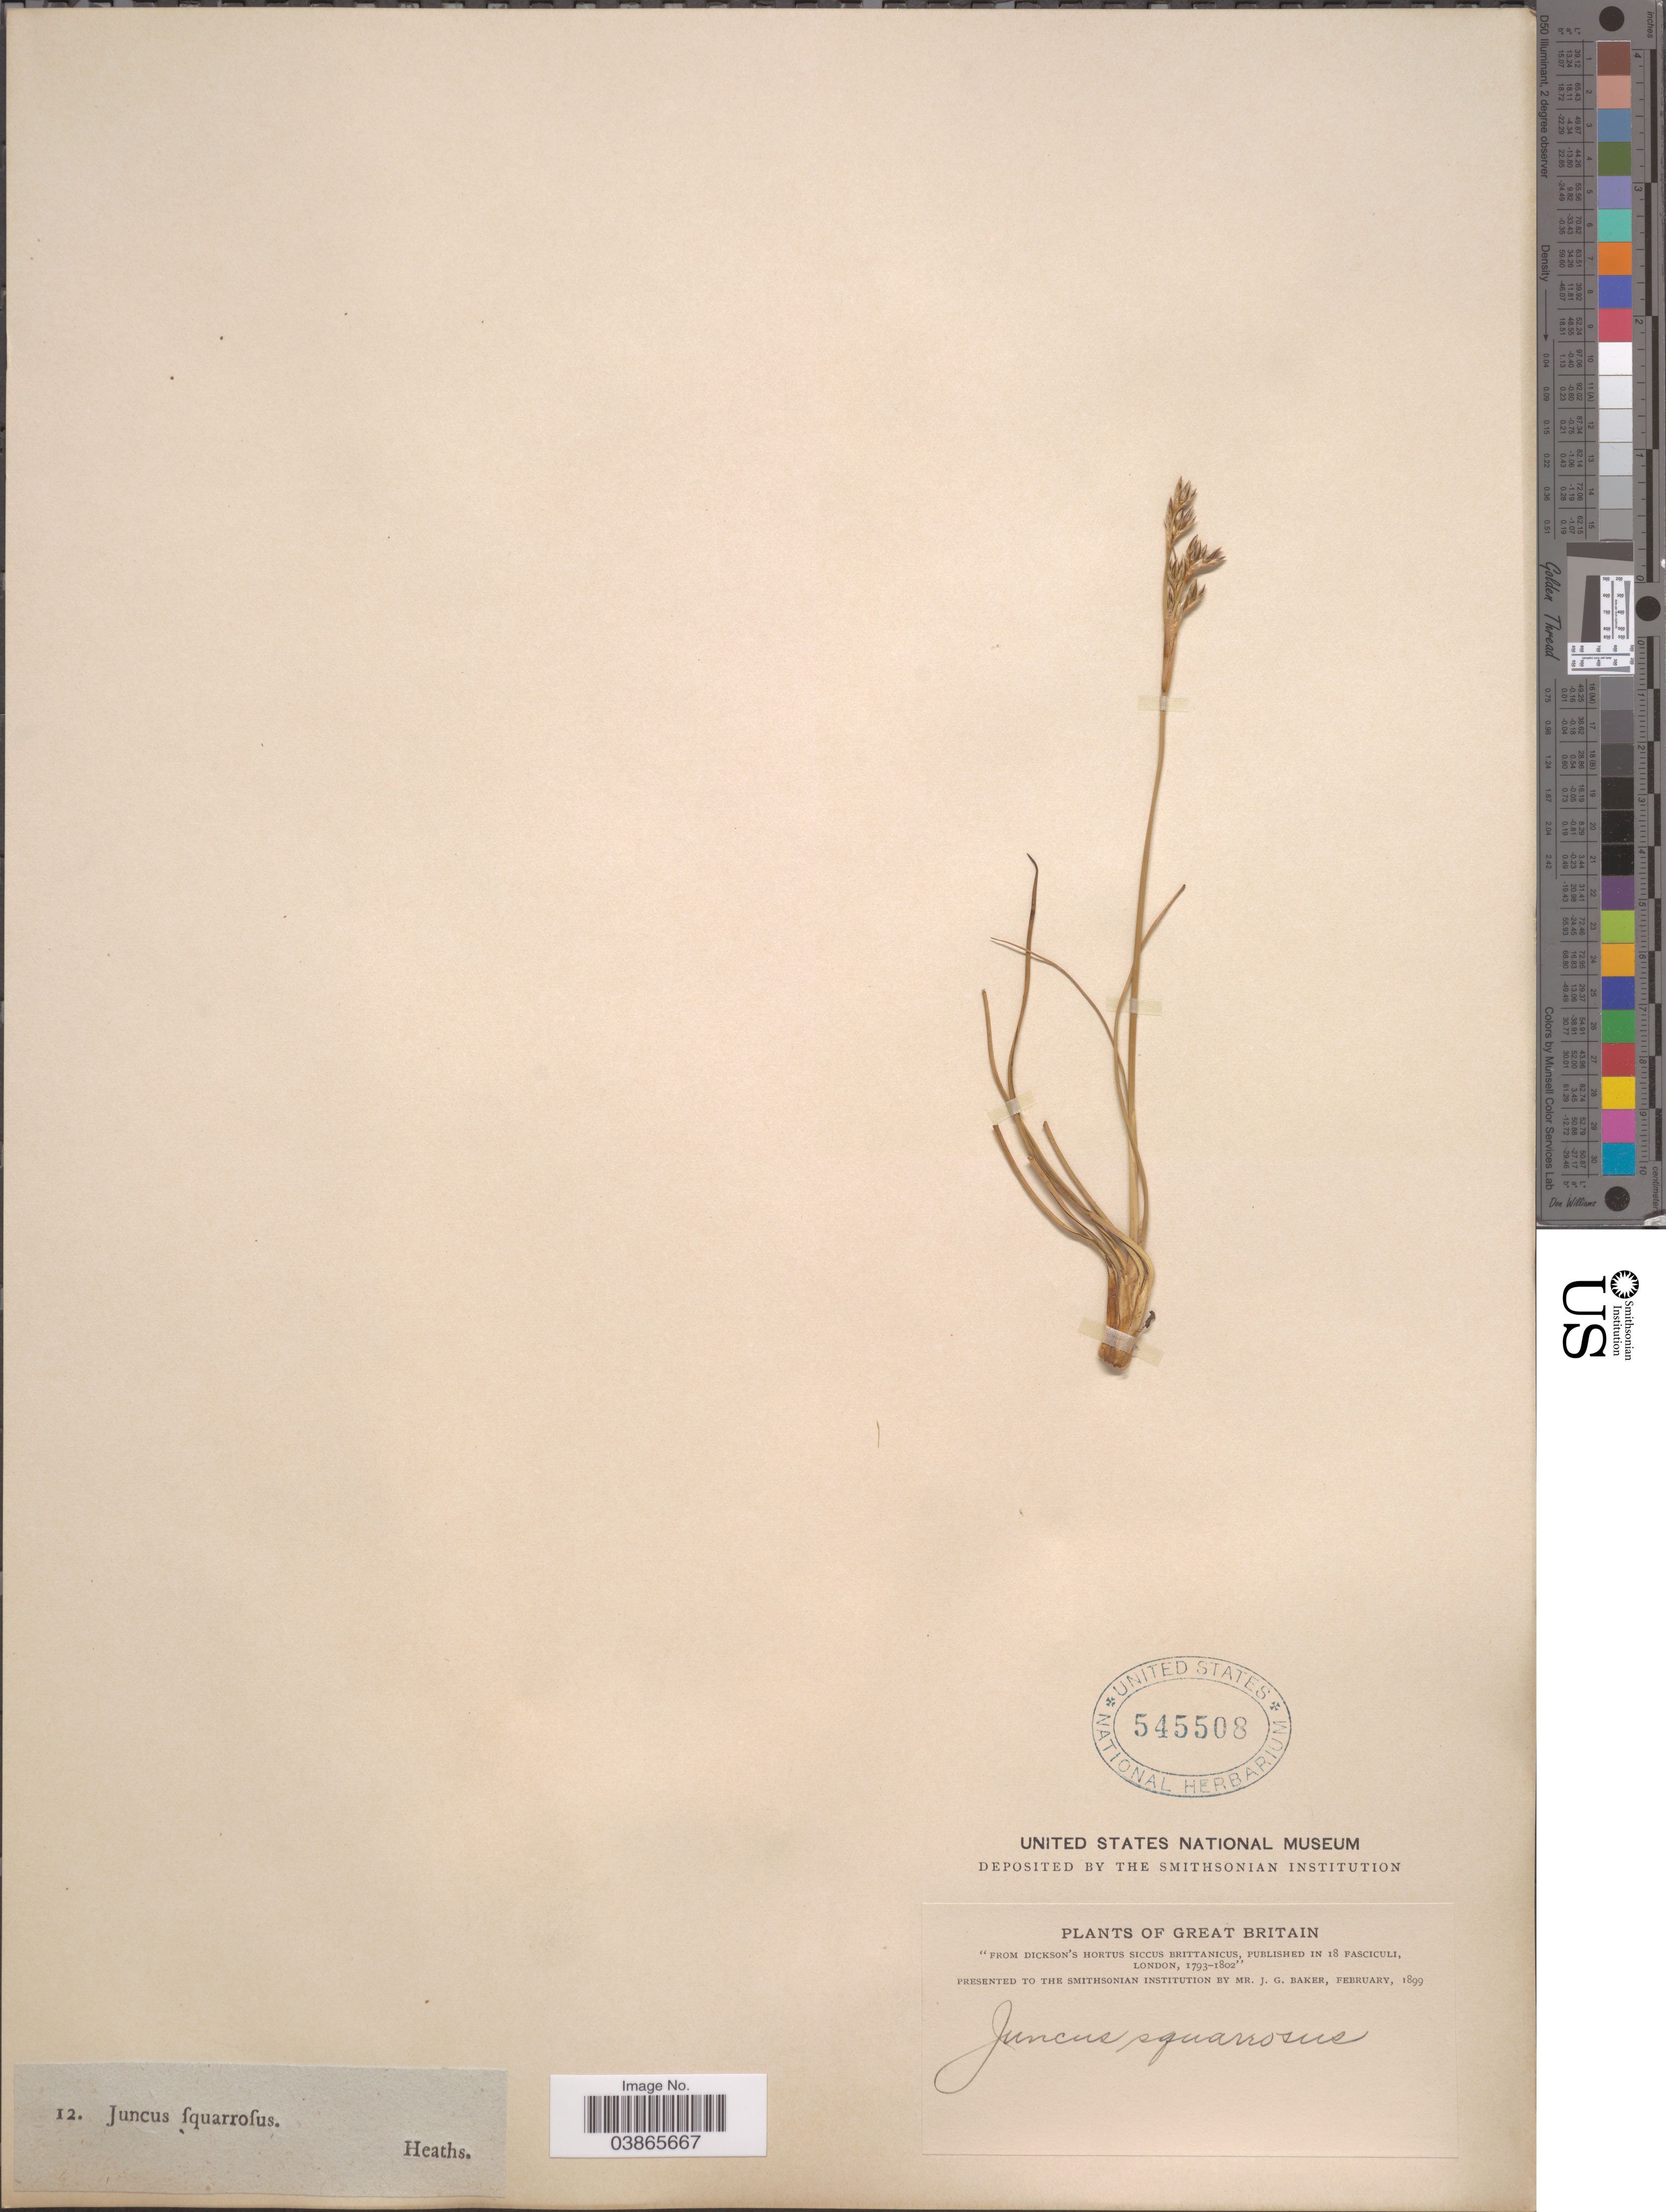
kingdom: Plantae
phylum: Tracheophyta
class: Liliopsida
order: Poales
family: Juncaceae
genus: Juncus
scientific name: Juncus squarrosus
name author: L.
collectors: J. G. Baker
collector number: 12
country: United Kingdom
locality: Great Britain.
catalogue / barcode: US 545508